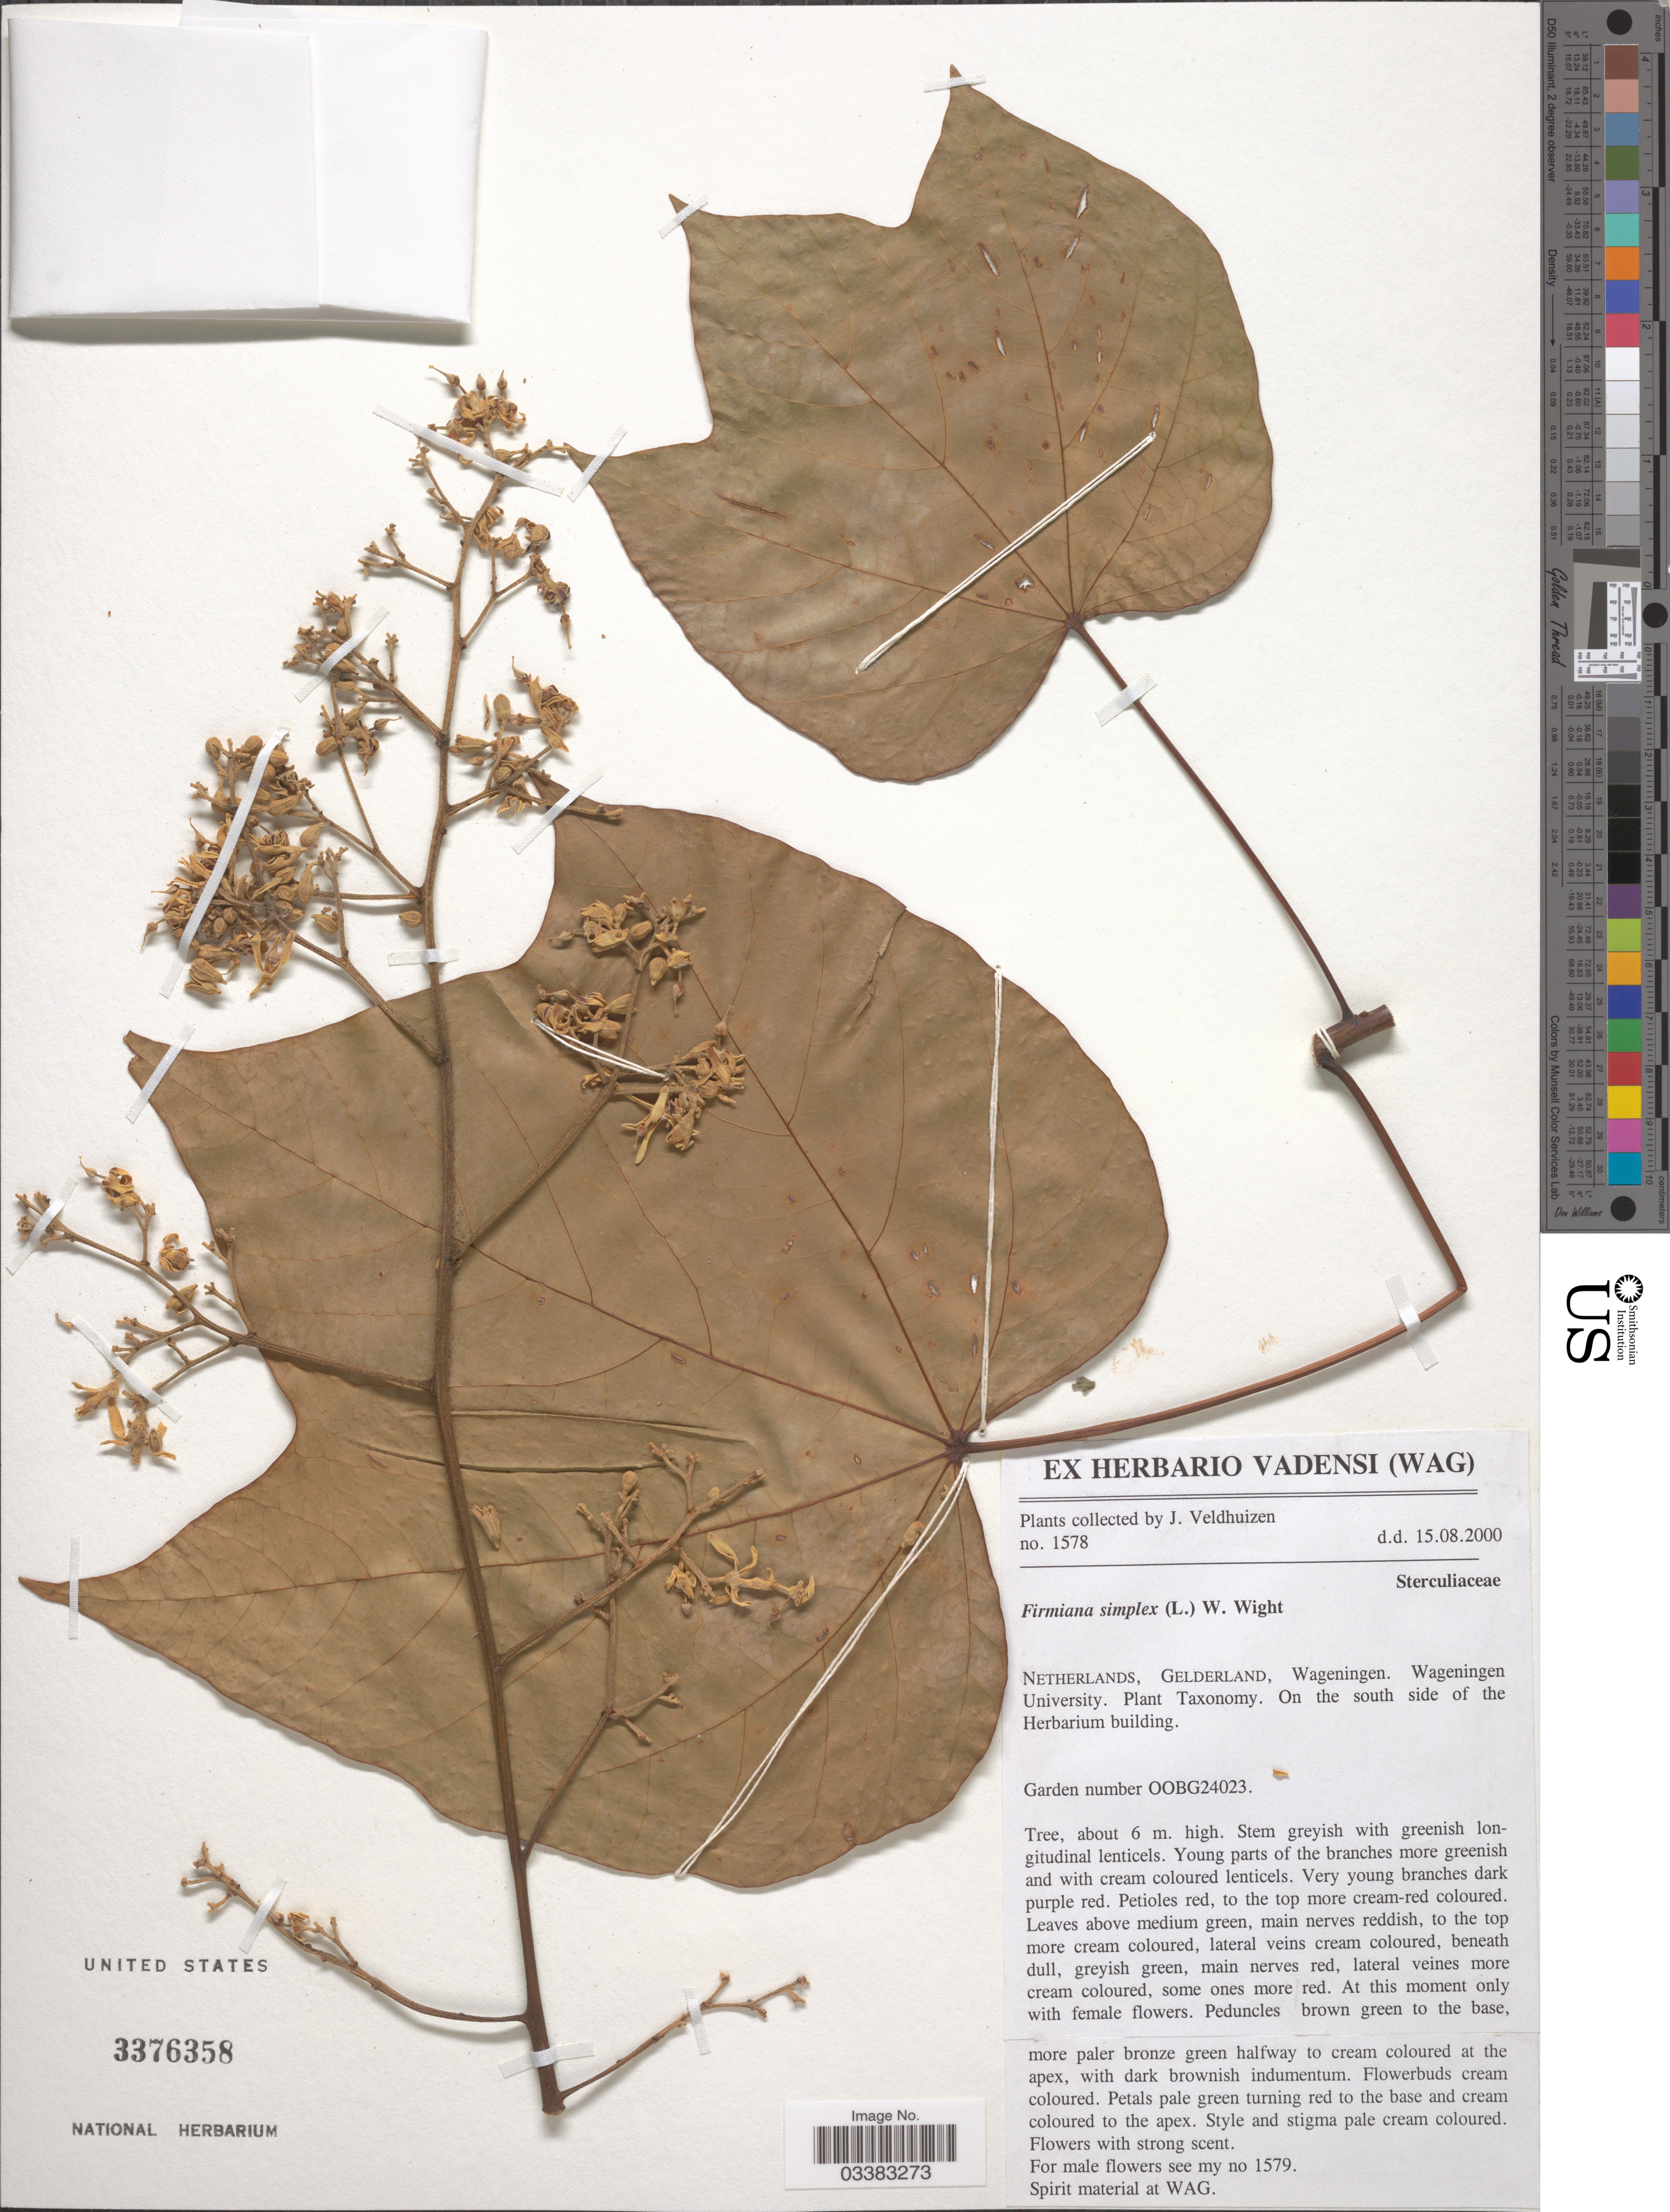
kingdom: Plantae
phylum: Tracheophyta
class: Magnoliopsida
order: Malvales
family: Malvaceae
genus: Firmiana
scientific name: Firmiana simplex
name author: (L.) W. Wight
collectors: J. Veldhuizen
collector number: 1578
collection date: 2000-08-15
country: Netherlands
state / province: Gelderland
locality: Wageningen. Wageningen University. Plant Taxonomy. On the south side of the Herbarium building.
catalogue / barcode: US 3376358